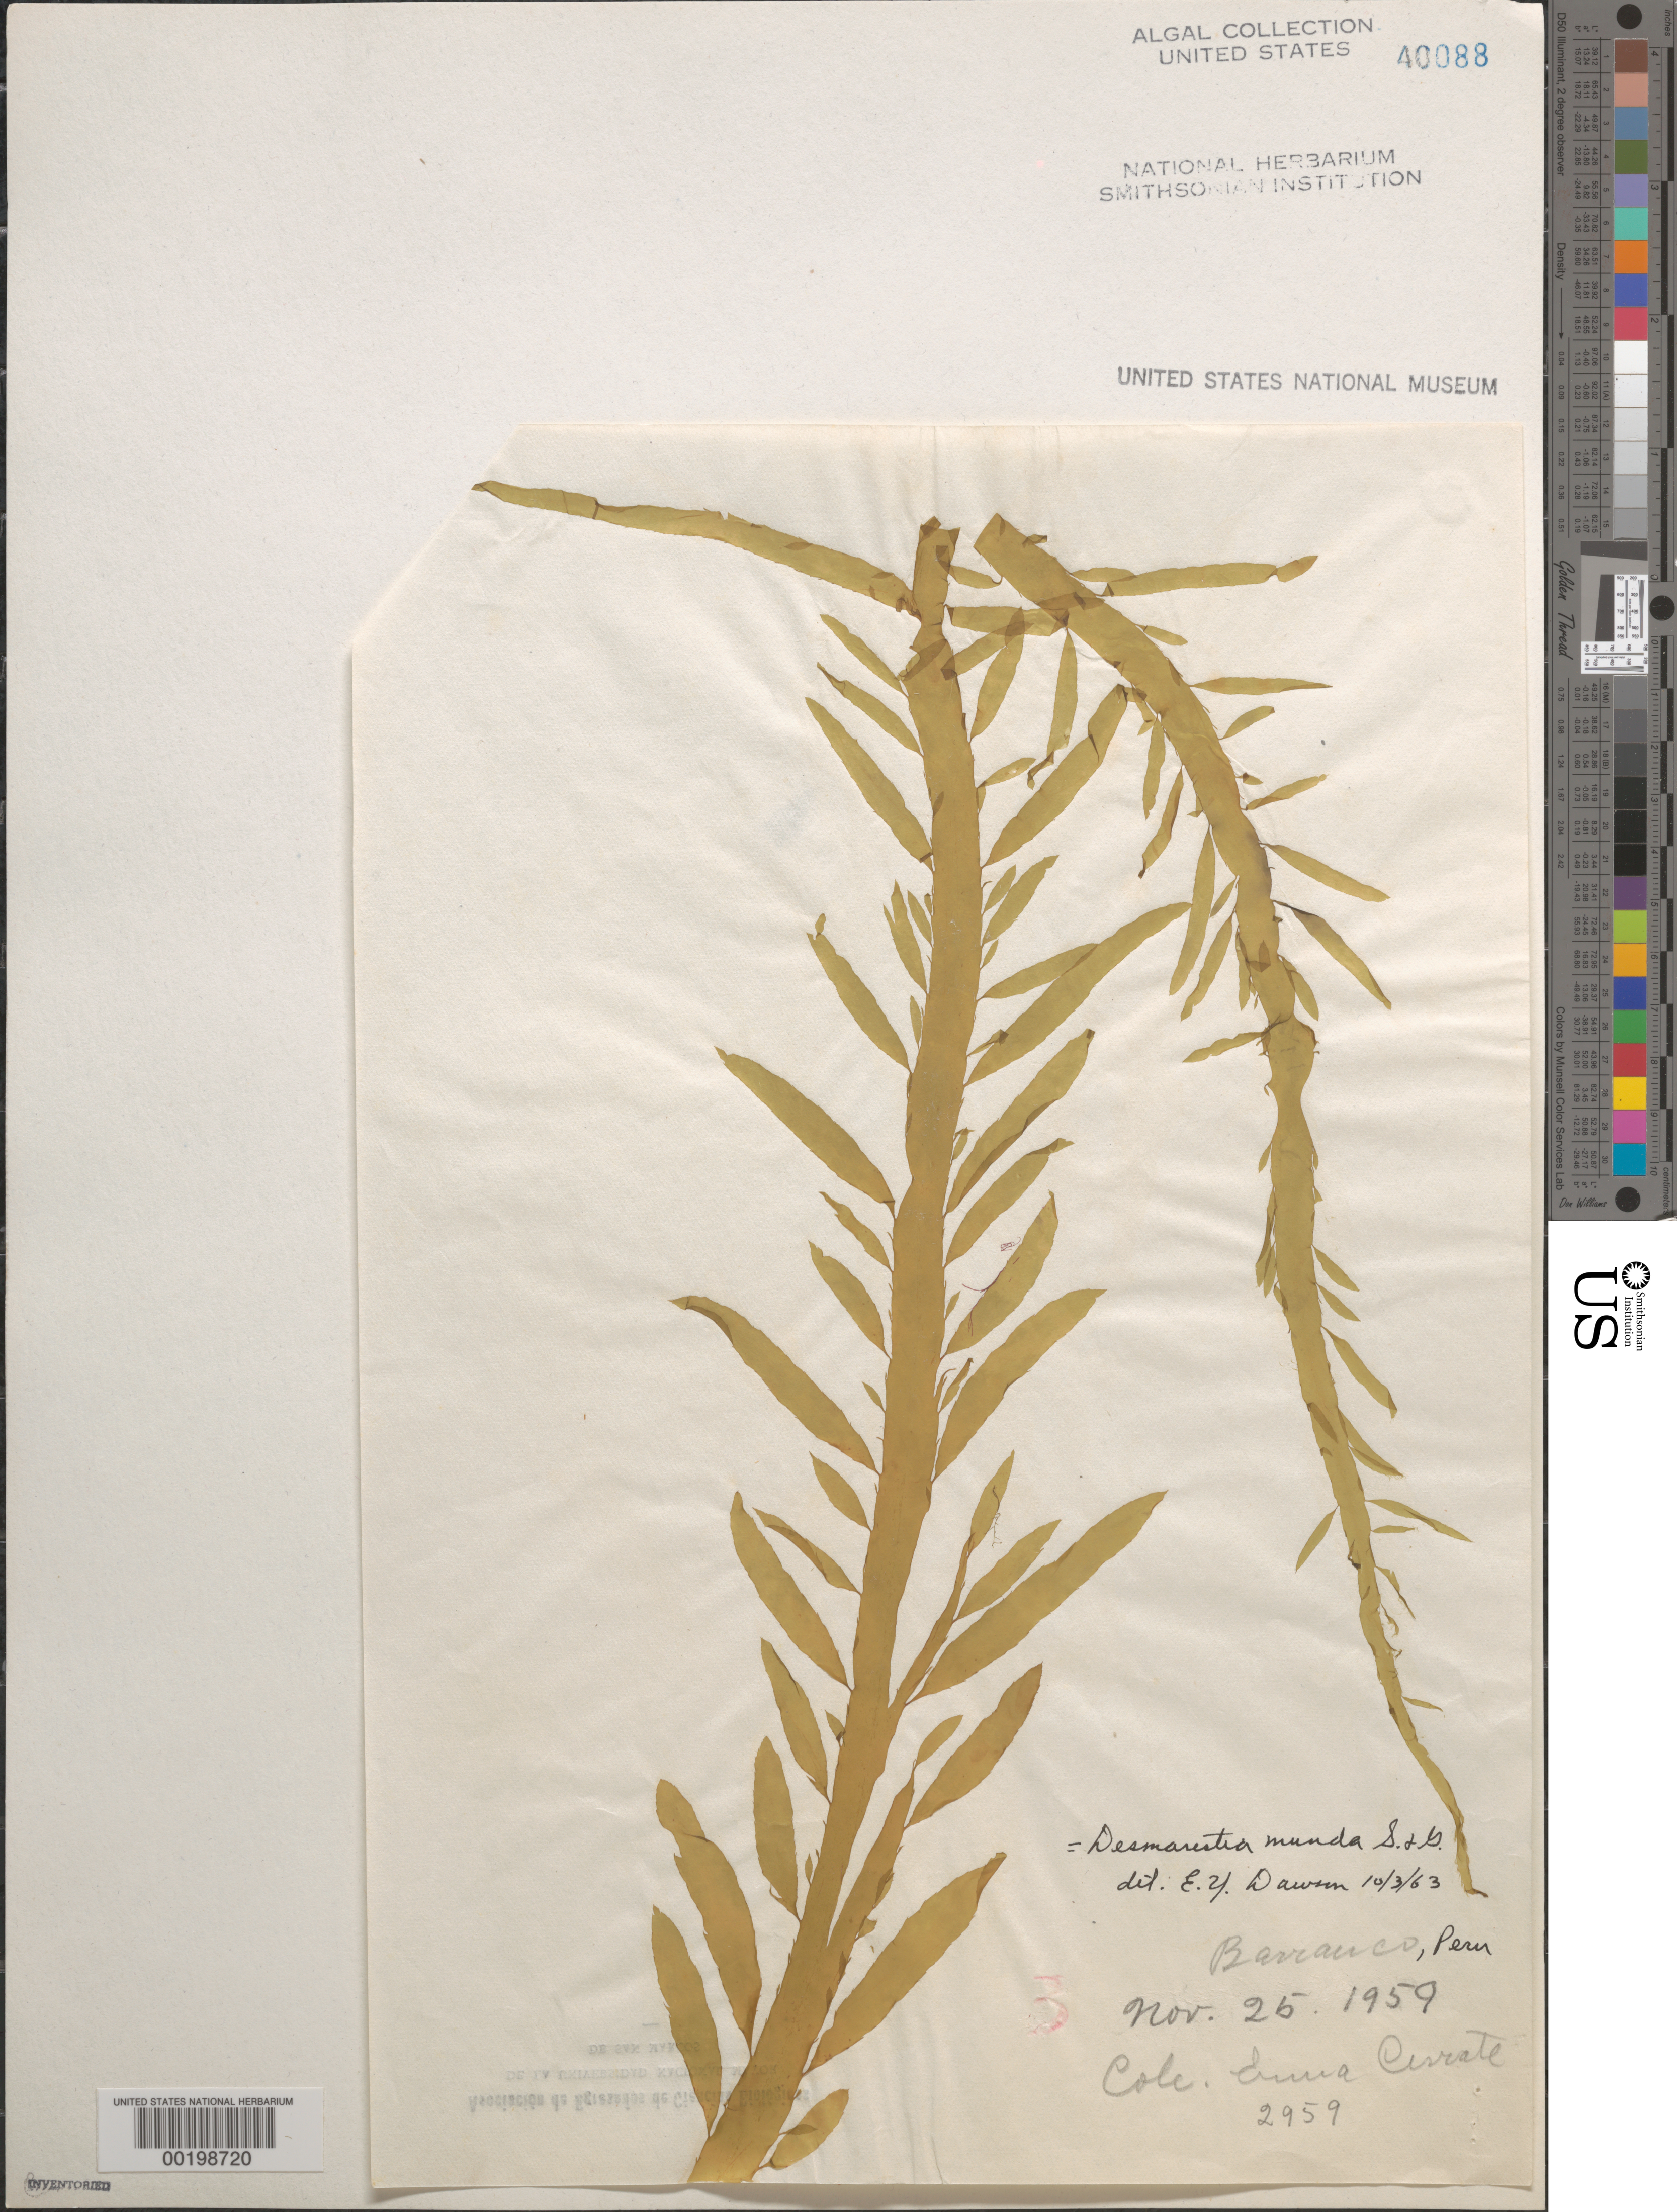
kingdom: Chromista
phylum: Ochrophyta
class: Phaeophyceae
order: Desmarestiales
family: Desmarestiaceae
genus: Desmarestia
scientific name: Desmarestia munda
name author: Setch. & N.L. Gardner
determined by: Dawson, E. Y.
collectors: E. Cerrate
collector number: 2959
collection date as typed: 25 Nov 1959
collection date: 1959-11-25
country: Peru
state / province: Lima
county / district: Barranca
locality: Barranco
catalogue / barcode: US 40088